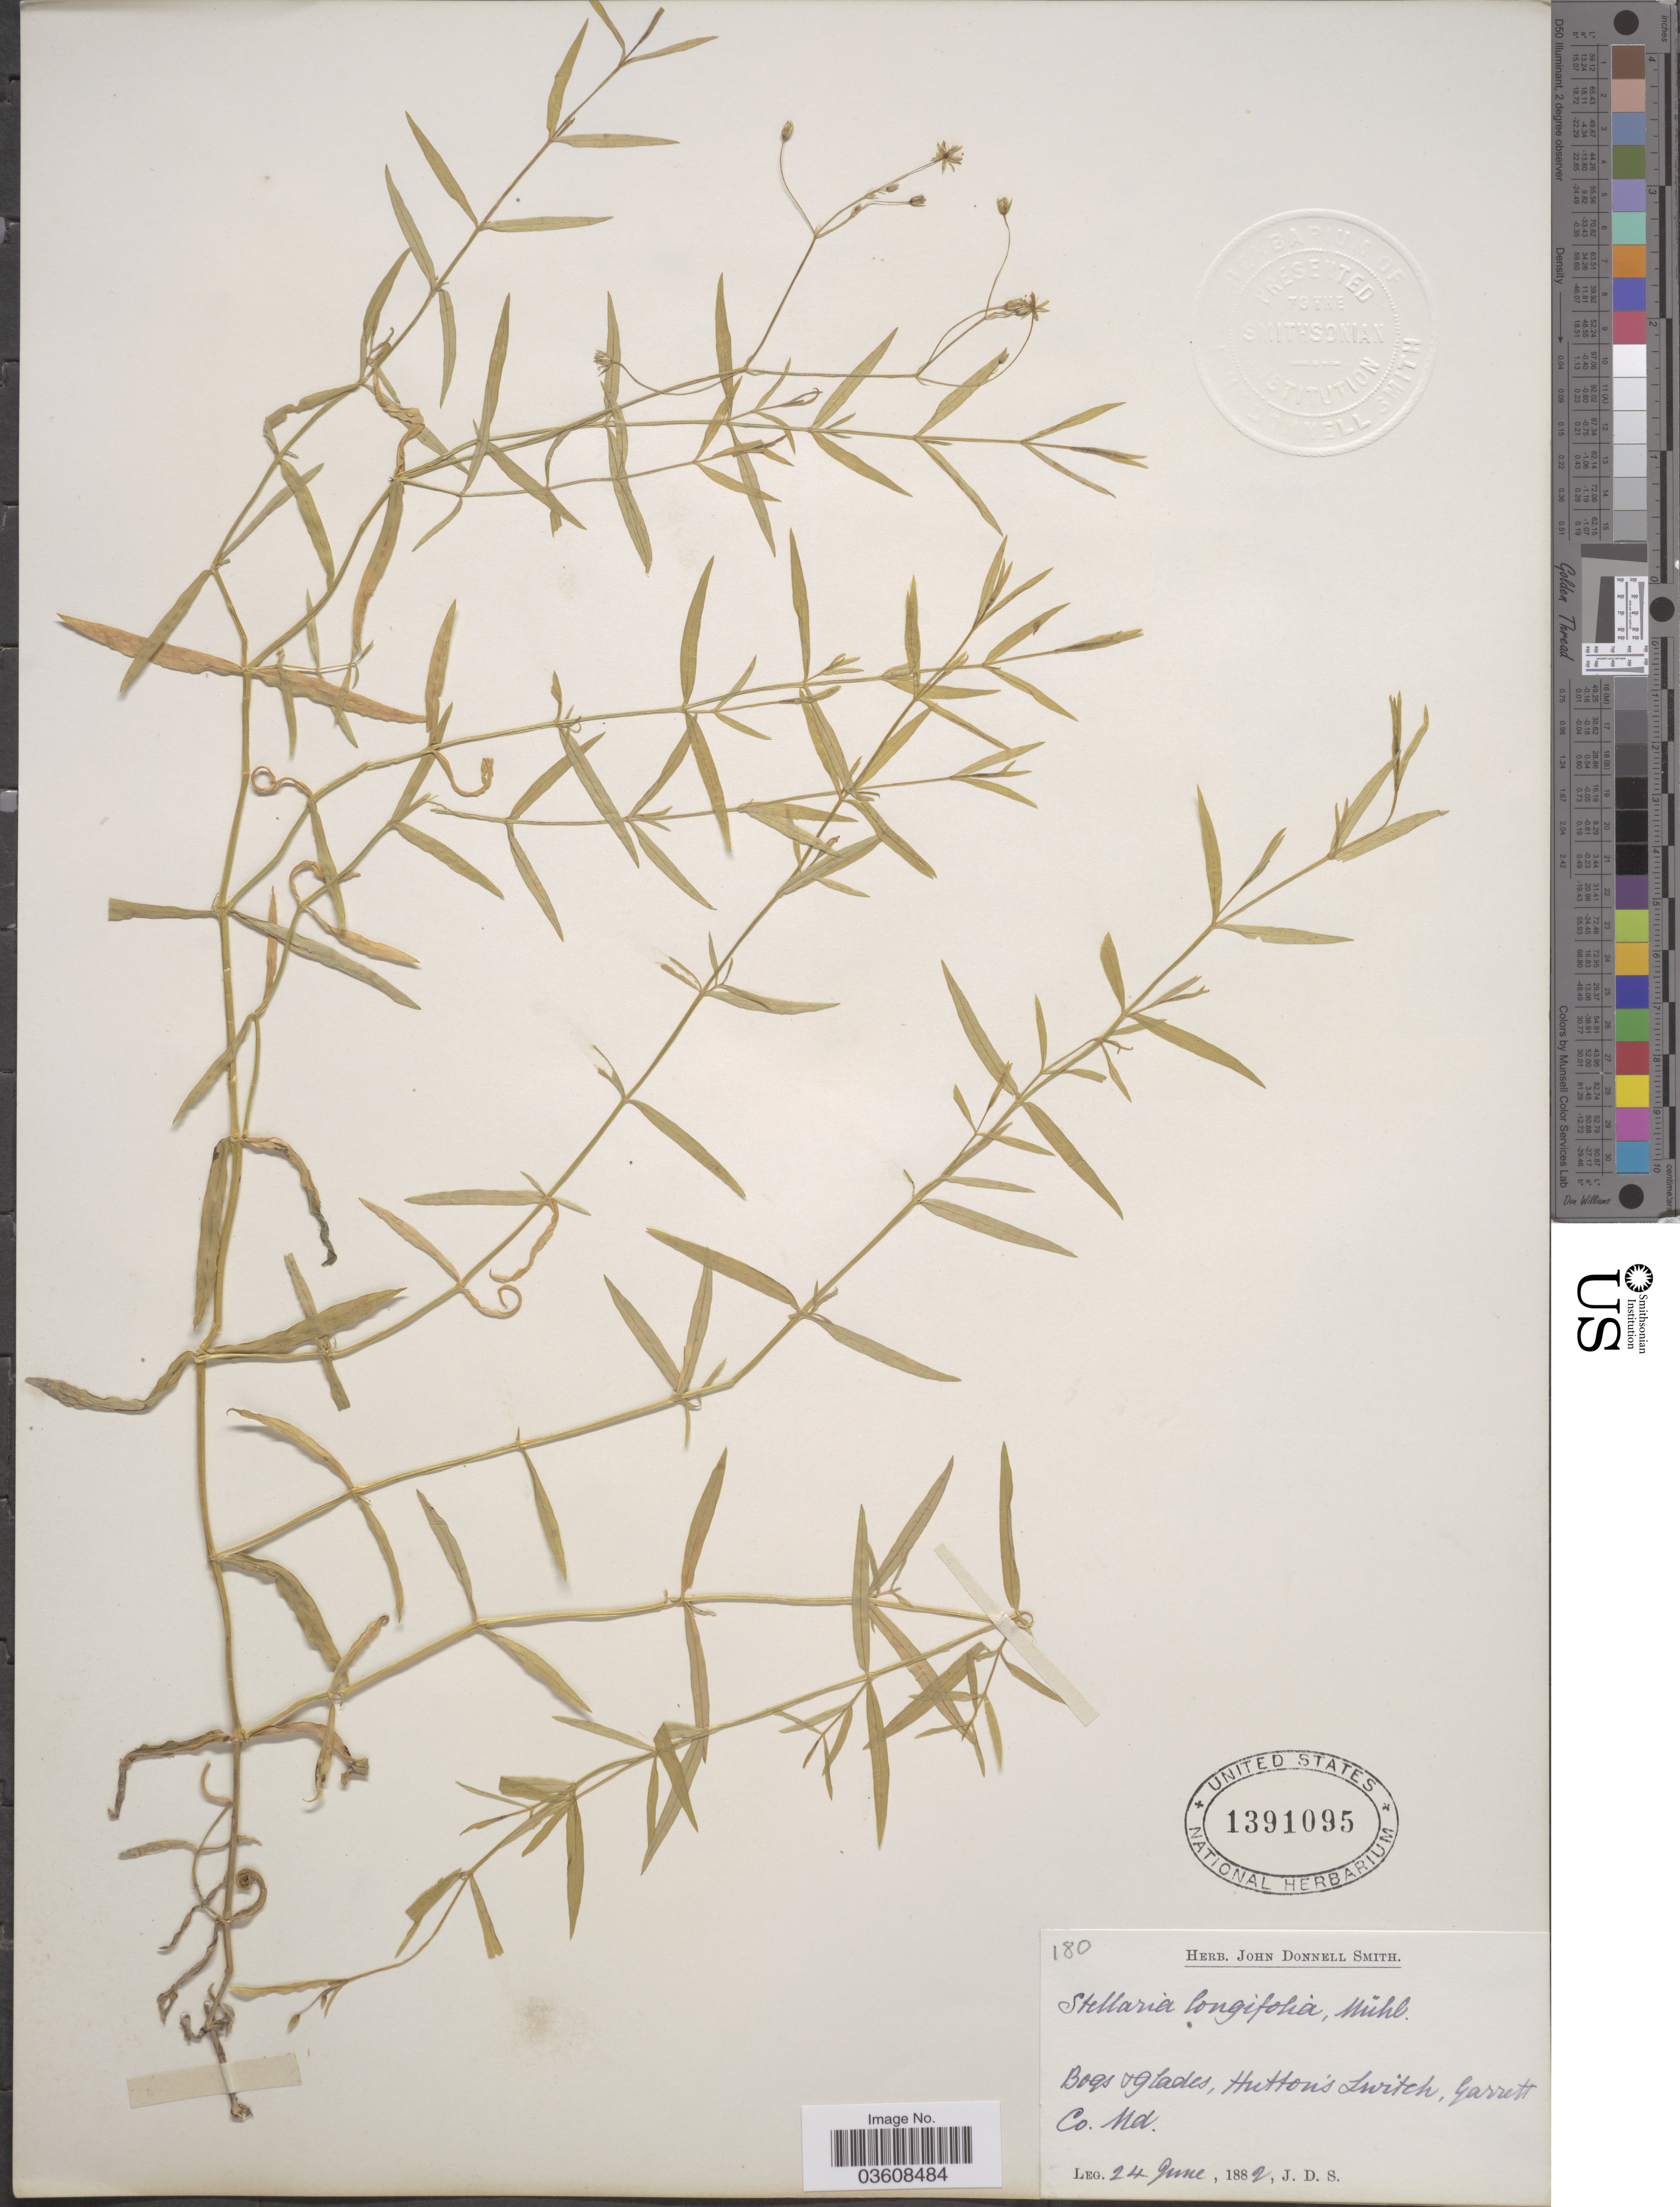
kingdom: Plantae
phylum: Tracheophyta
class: Magnoliopsida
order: Caryophyllales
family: Caryophyllaceae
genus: Stellaria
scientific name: Stellaria longifolia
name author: Muhl. ex Willd.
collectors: J. Donnell Smith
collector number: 180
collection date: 1882-06-24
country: United States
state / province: Maryland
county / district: Garrett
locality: Hutton's Switch, Garrett Co.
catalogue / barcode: US 1391095